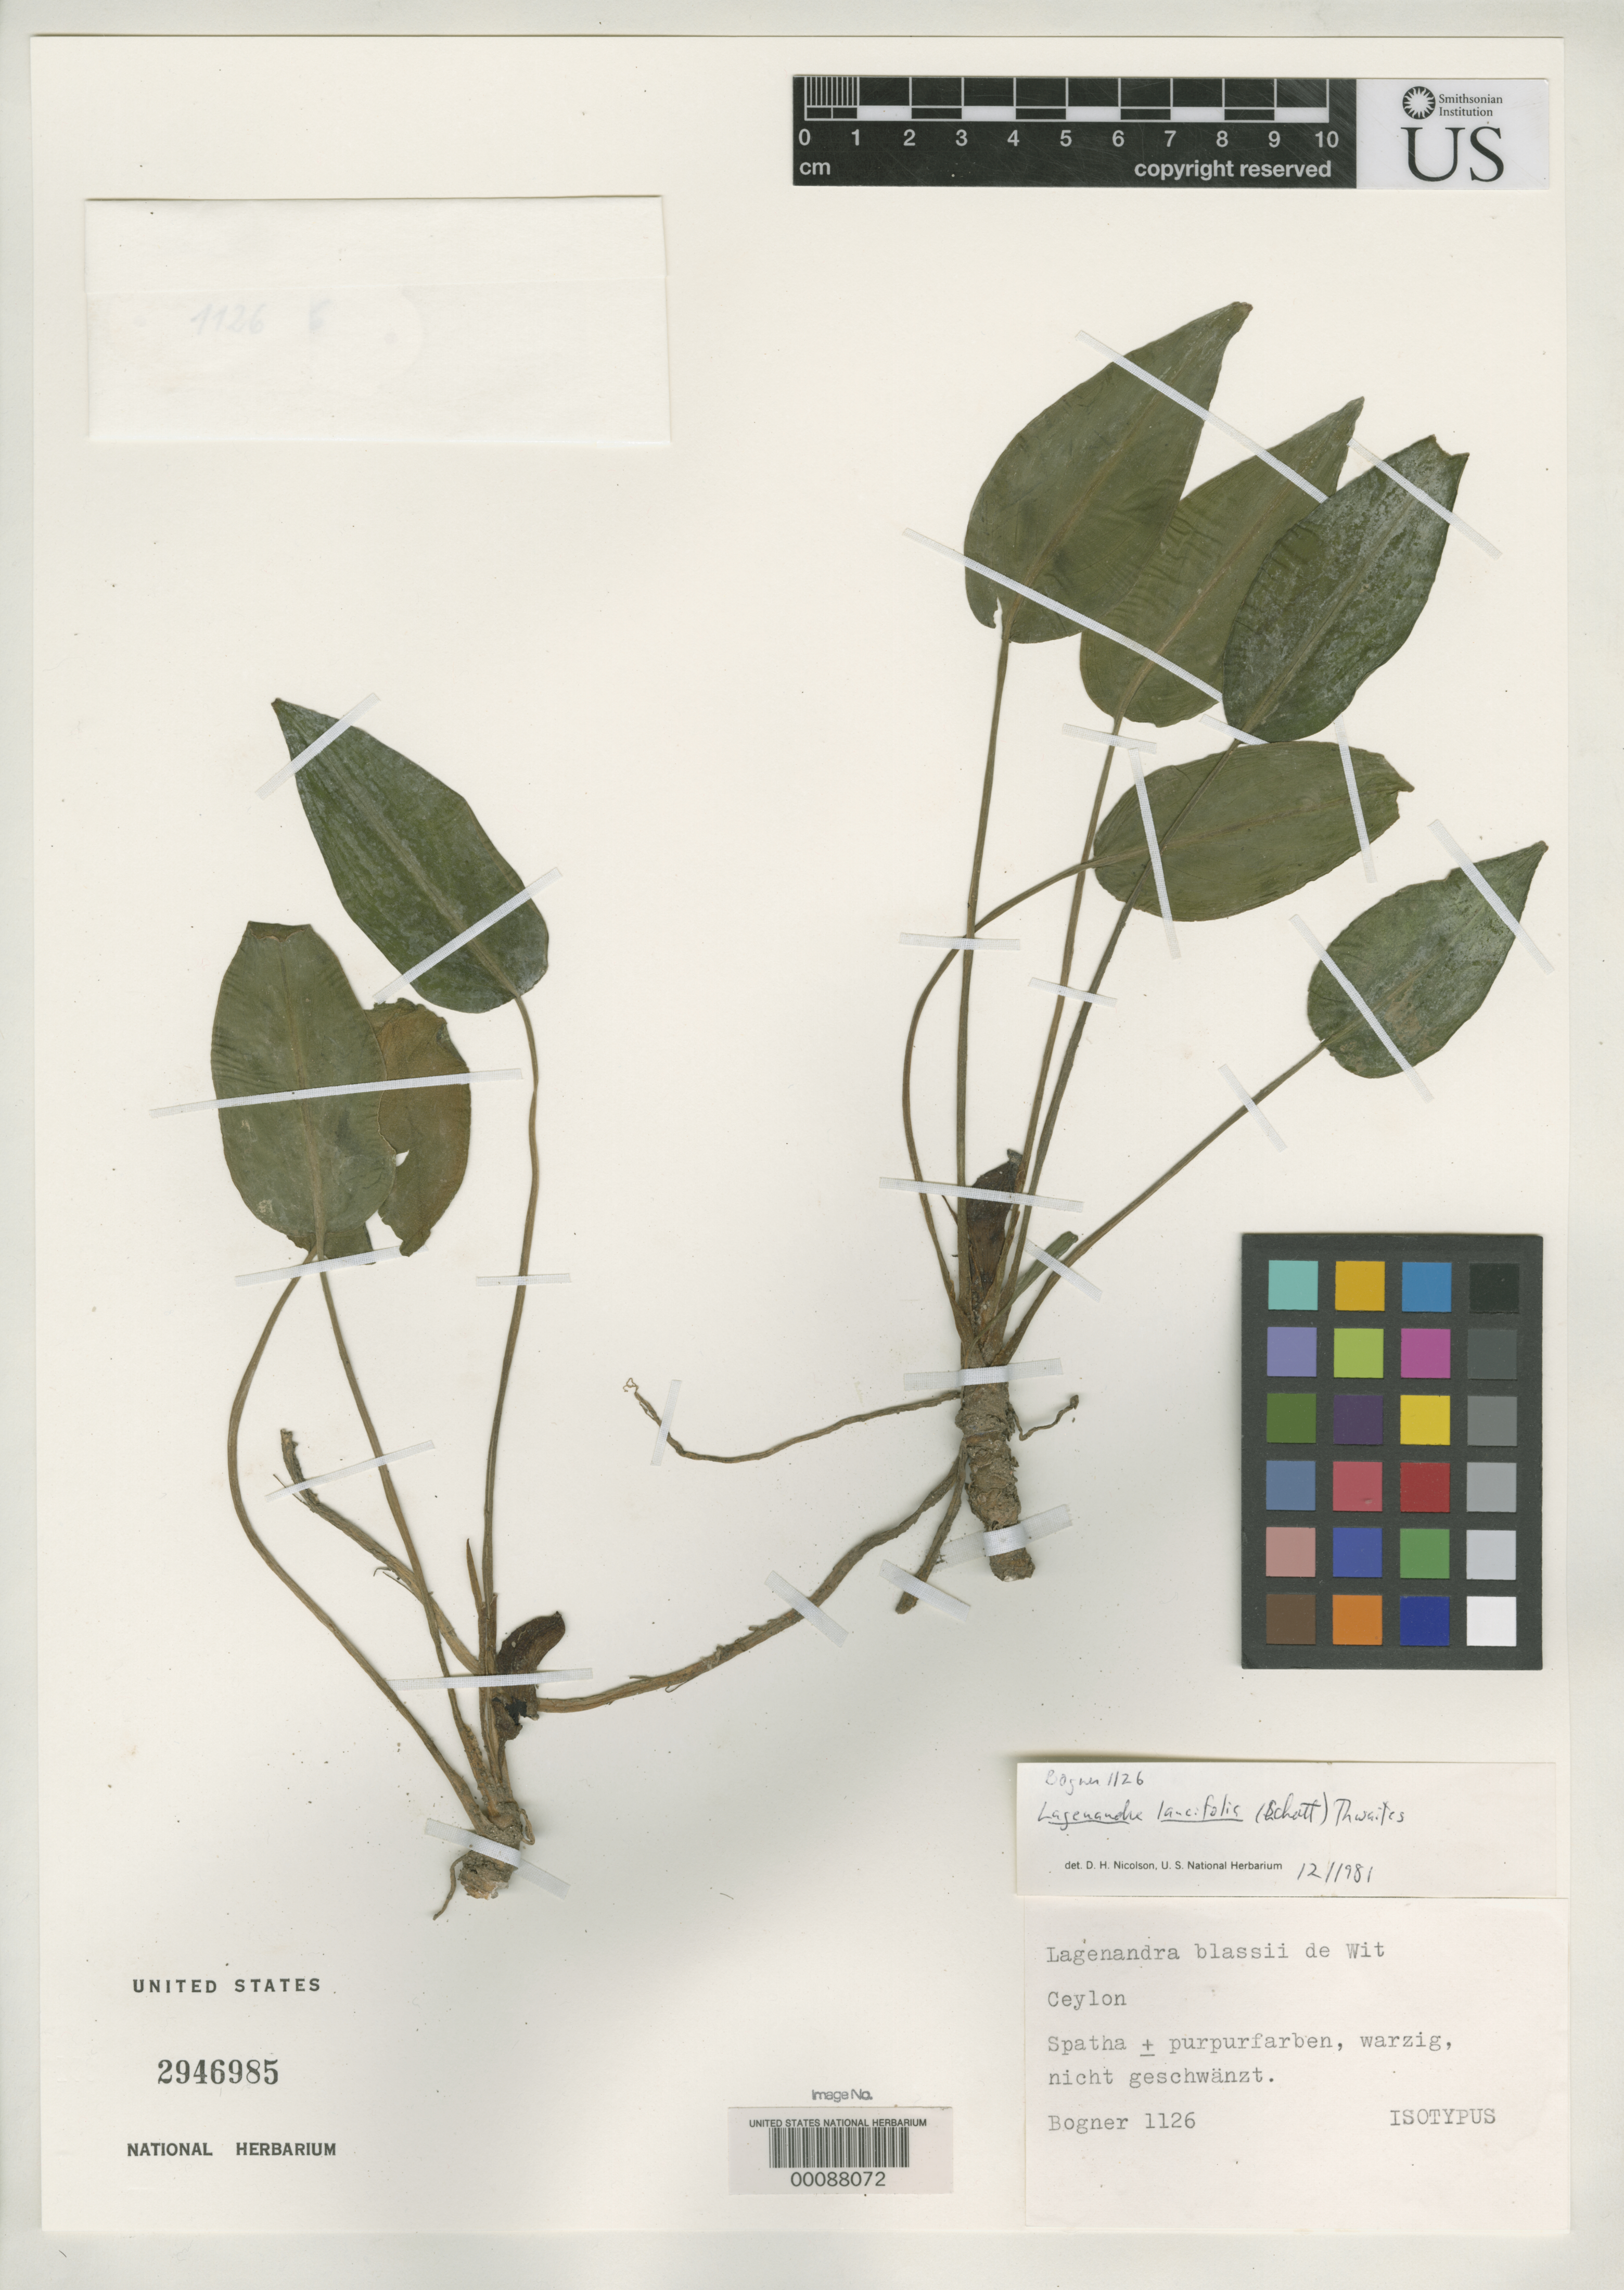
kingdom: Plantae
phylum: Tracheophyta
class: Liliopsida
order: Alismatales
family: Araceae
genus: Lagenandra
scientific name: Lagenandra blassii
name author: de Wit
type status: Isotype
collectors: J. Bogner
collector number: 1126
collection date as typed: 1976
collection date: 1976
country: Sri Lanka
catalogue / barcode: US 2946985